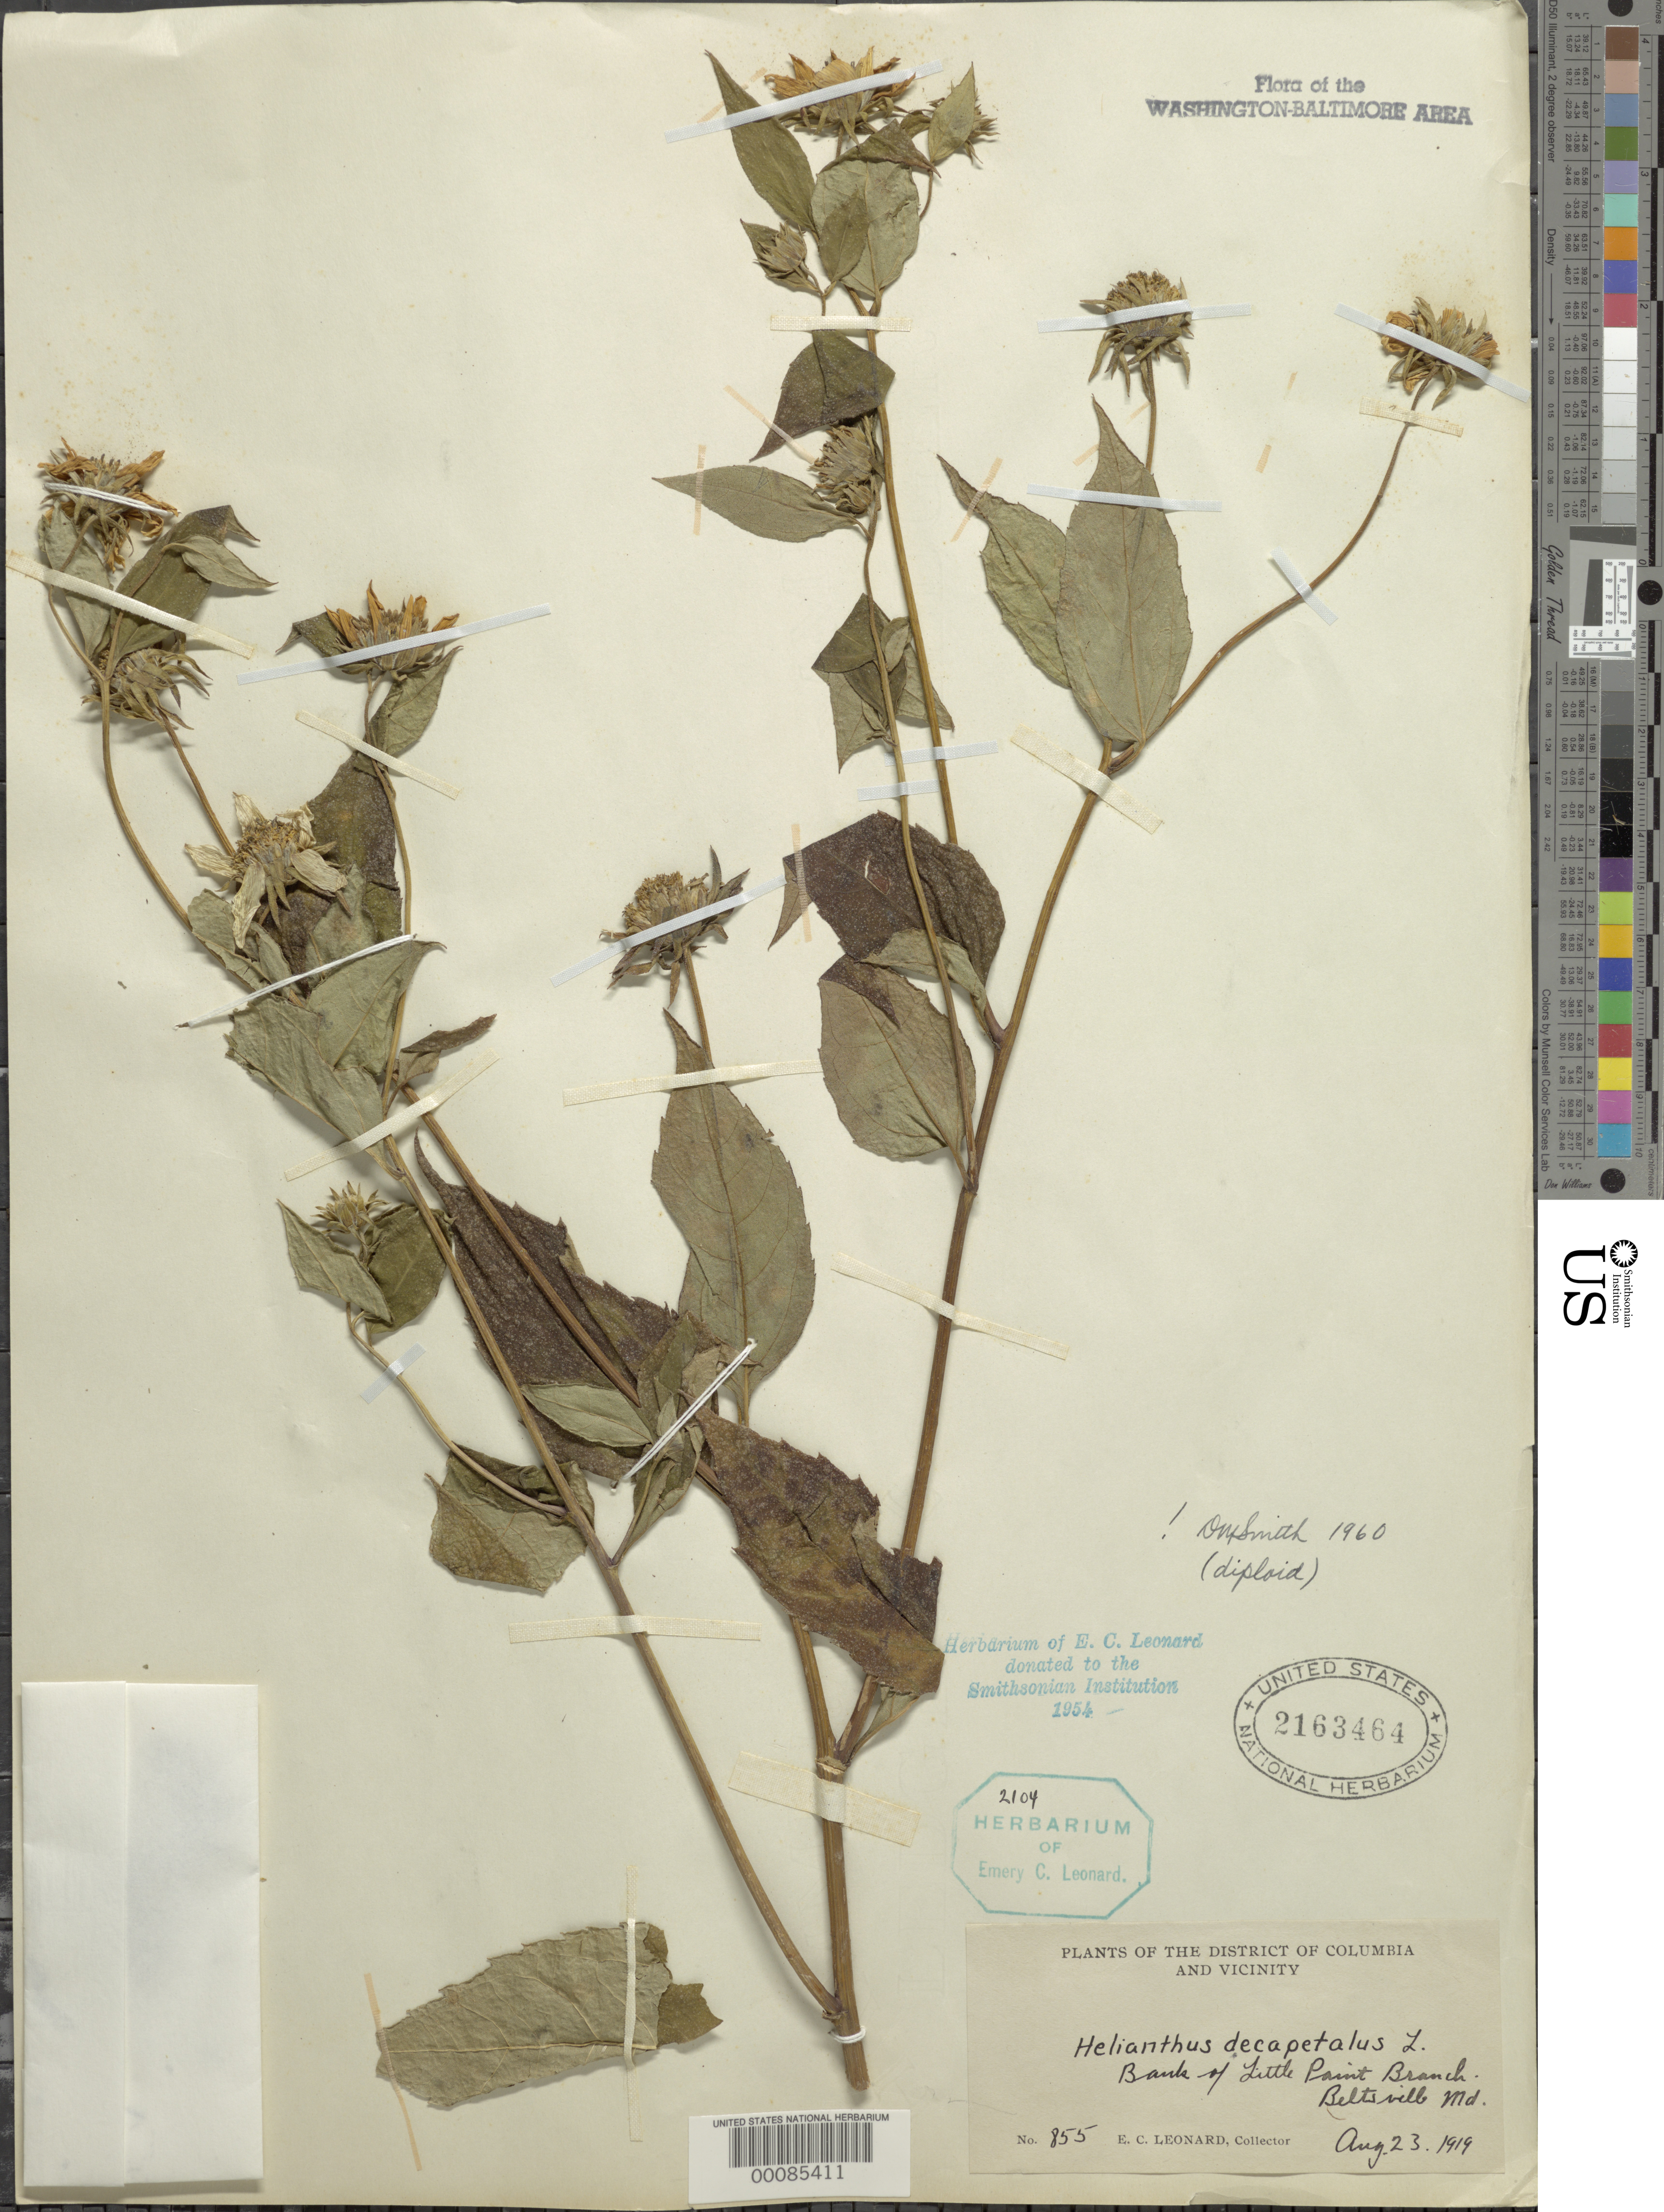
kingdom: Plantae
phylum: Tracheophyta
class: Magnoliopsida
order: Asterales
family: Asteraceae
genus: Helianthus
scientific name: Helianthus decapetalus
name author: L.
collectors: E. C. Leonard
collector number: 855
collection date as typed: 23 Aug 1919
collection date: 1919-08-23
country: United States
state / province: Maryland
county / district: Prince George's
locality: Little Paint Branch west Beltsville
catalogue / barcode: US 2163464